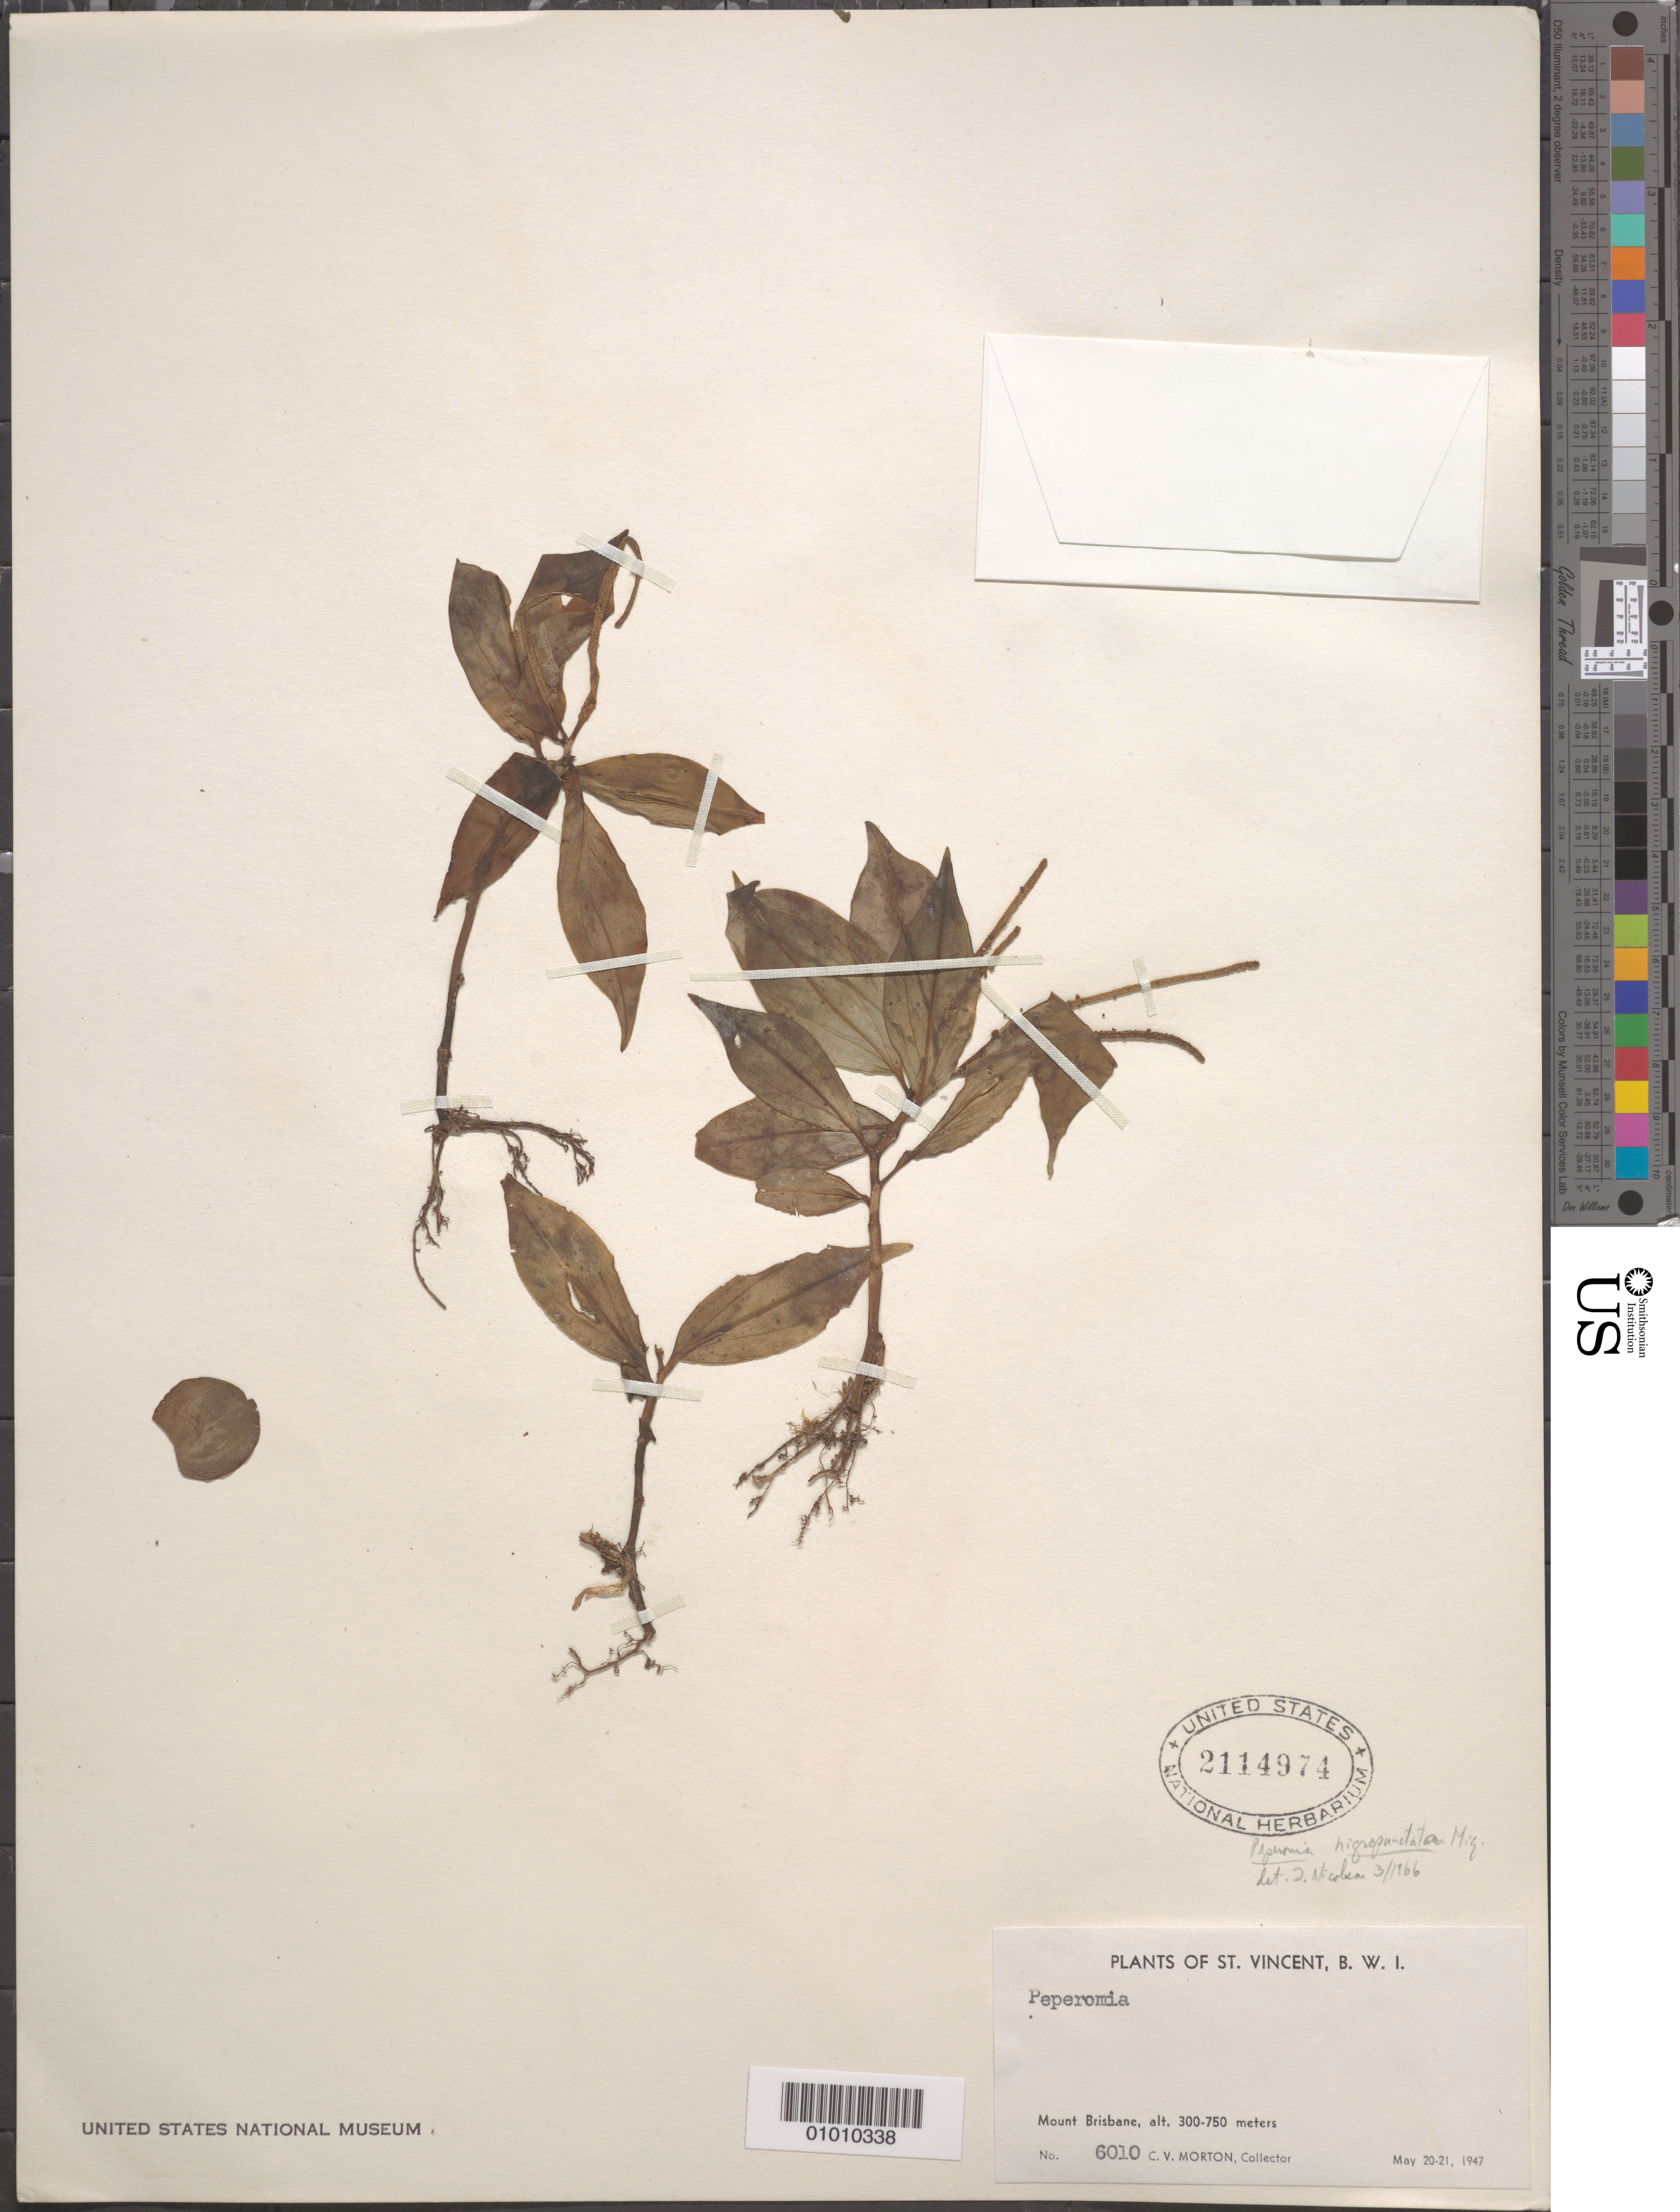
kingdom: Plantae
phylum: Tracheophyta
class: Magnoliopsida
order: Piperales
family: Piperaceae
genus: Peperomia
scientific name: Peperomia nigropunctata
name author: Miq.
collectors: C. V. Morton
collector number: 6010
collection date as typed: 20 May 1947 to 21 May 1947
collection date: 1947-05-20/1947-05-21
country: St. Vincent - Grenadines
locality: Mount Brisbane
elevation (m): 300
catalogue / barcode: US 2114974